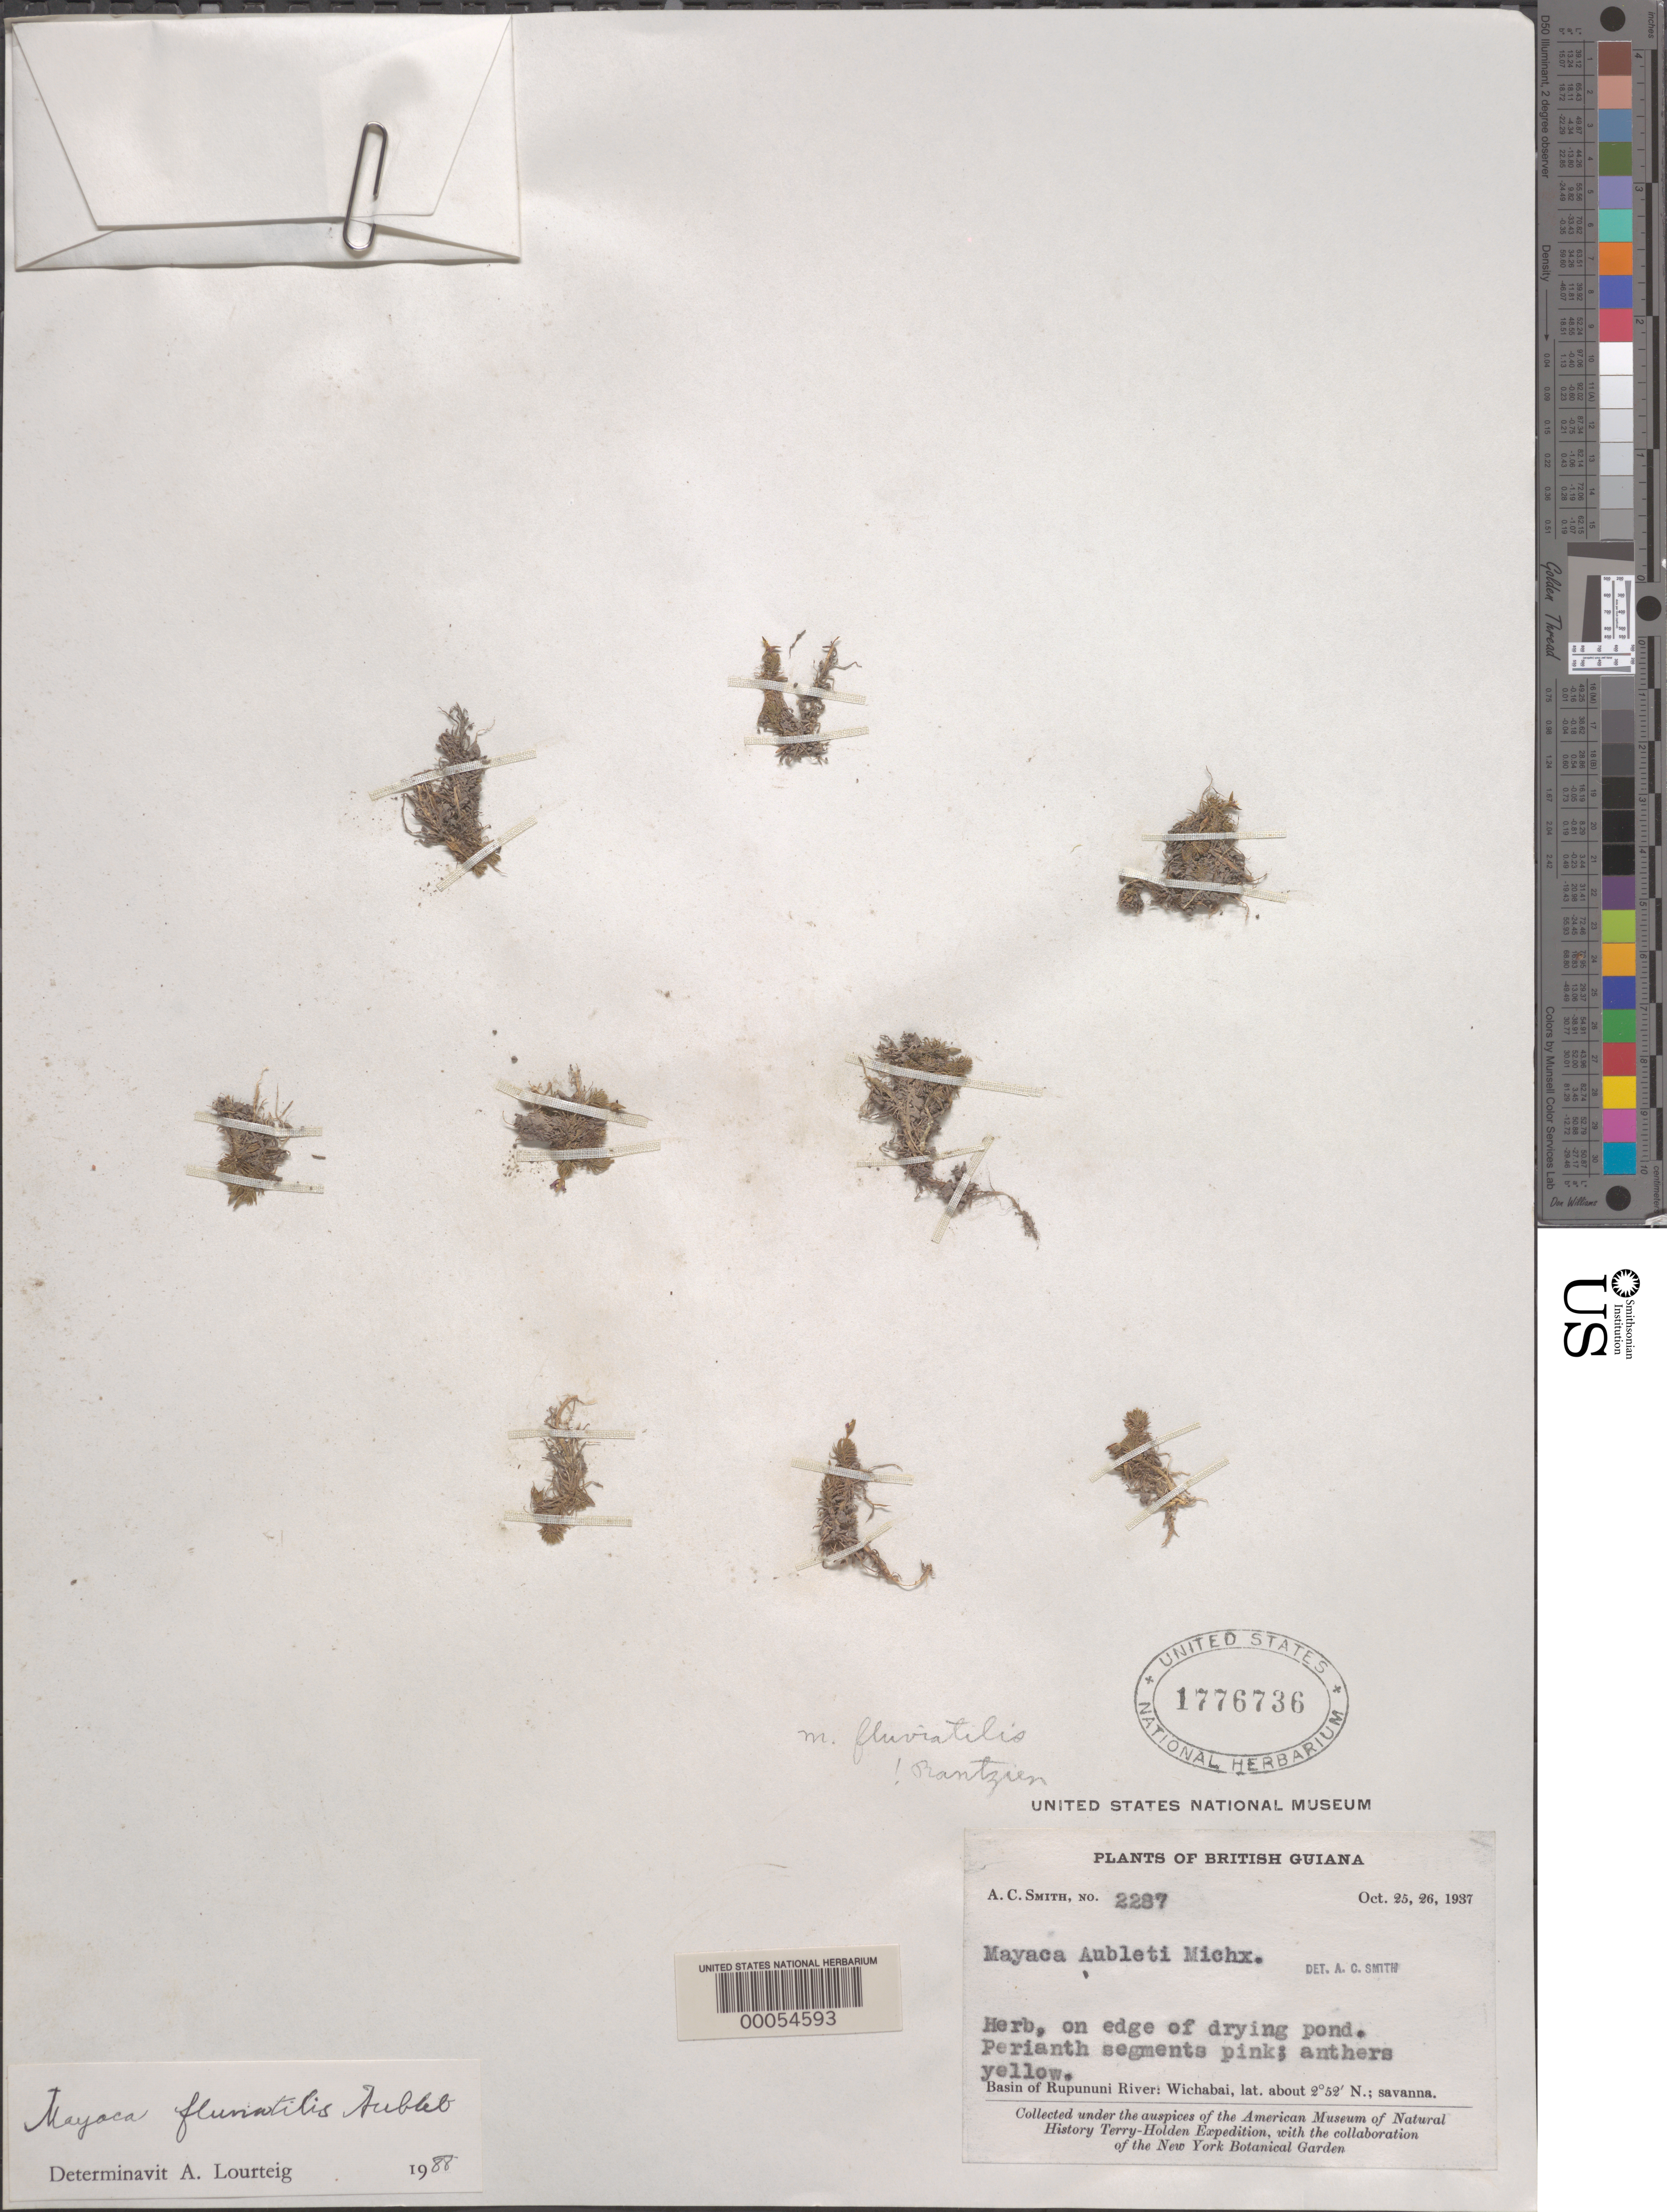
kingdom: Plantae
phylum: Tracheophyta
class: Liliopsida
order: Poales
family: Mayacaceae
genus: Mayaca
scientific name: Mayaca fluviatilis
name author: Aubl.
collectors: A. C. Smith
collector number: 2287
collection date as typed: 25 Oct 1937 to 26 Oct 1937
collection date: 1937-10-25/1937-10-26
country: Guyana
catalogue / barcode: US 1776736